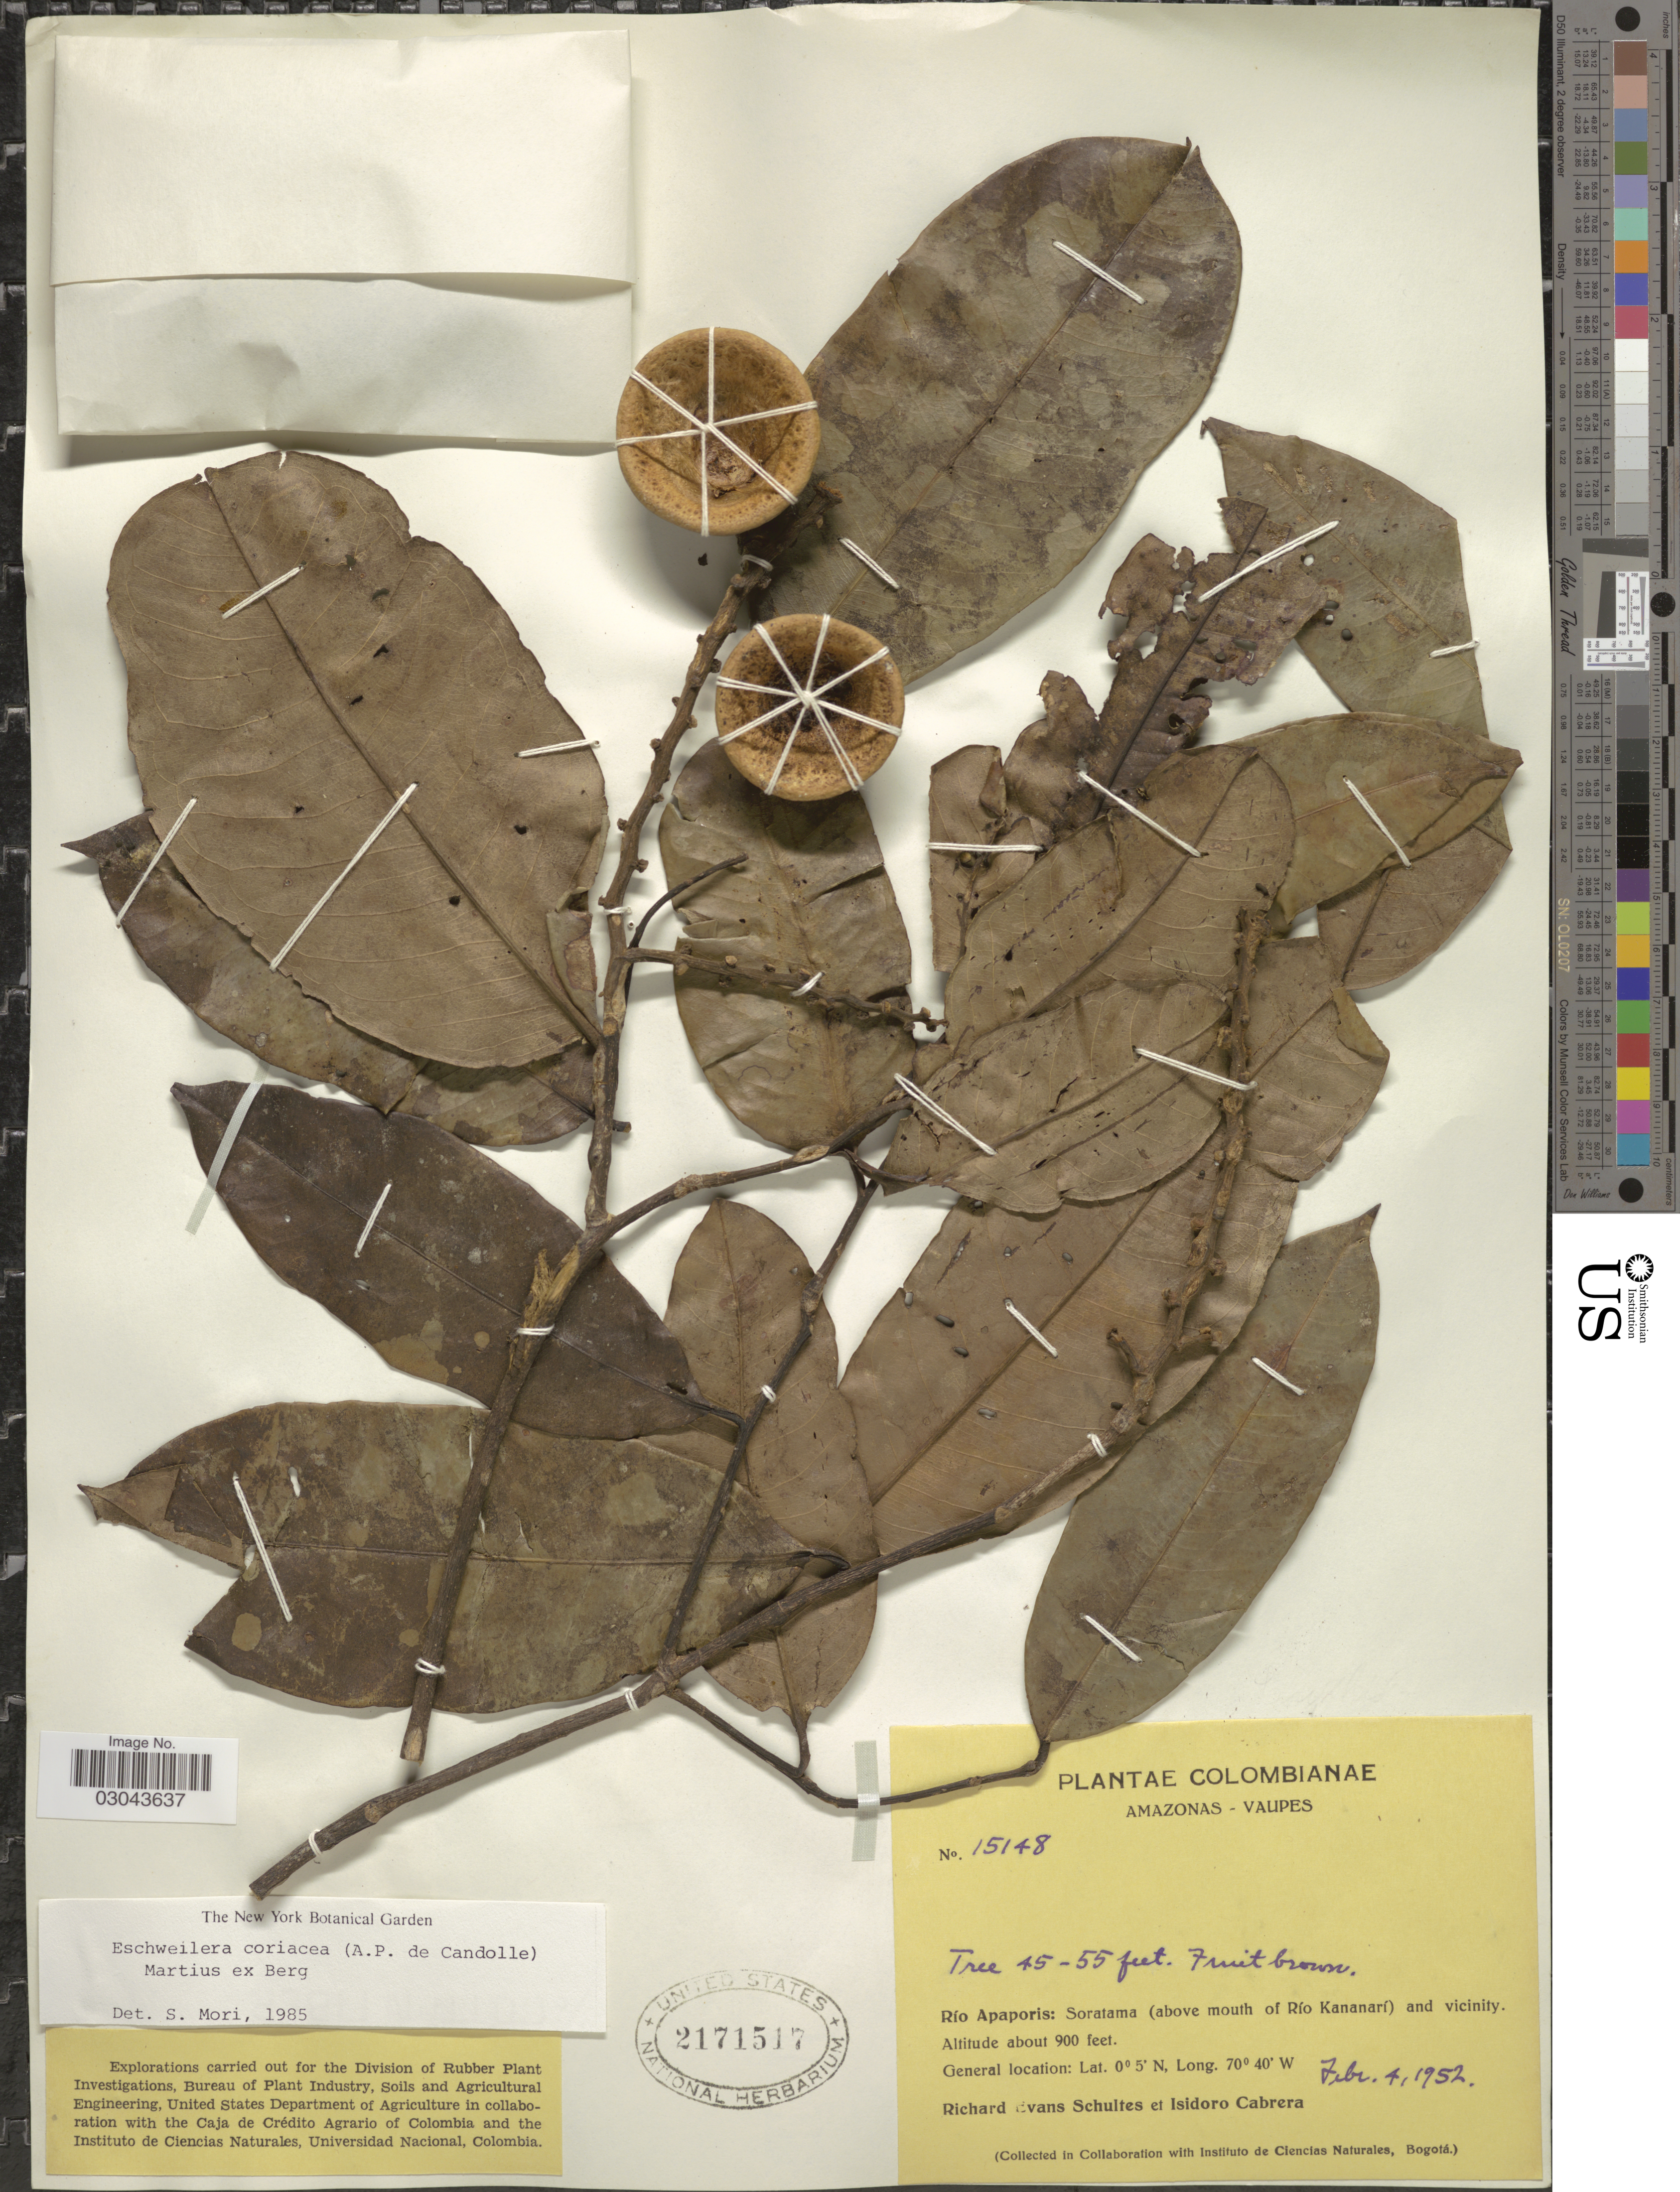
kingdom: Plantae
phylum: Tracheophyta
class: Magnoliopsida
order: Ericales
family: Lecythidaceae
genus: Eschweilera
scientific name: Eschweilera coriacea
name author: (DC.) S.A. Mori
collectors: R. E. Schultes & I. Cabrera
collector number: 15148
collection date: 1952-02-04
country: Colombia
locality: Colombianae. Amazonas-Vaupes. Río Apaporis: Soratama (above mouth of Río Kananarí) and vicinity.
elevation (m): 274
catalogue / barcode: US 2171517